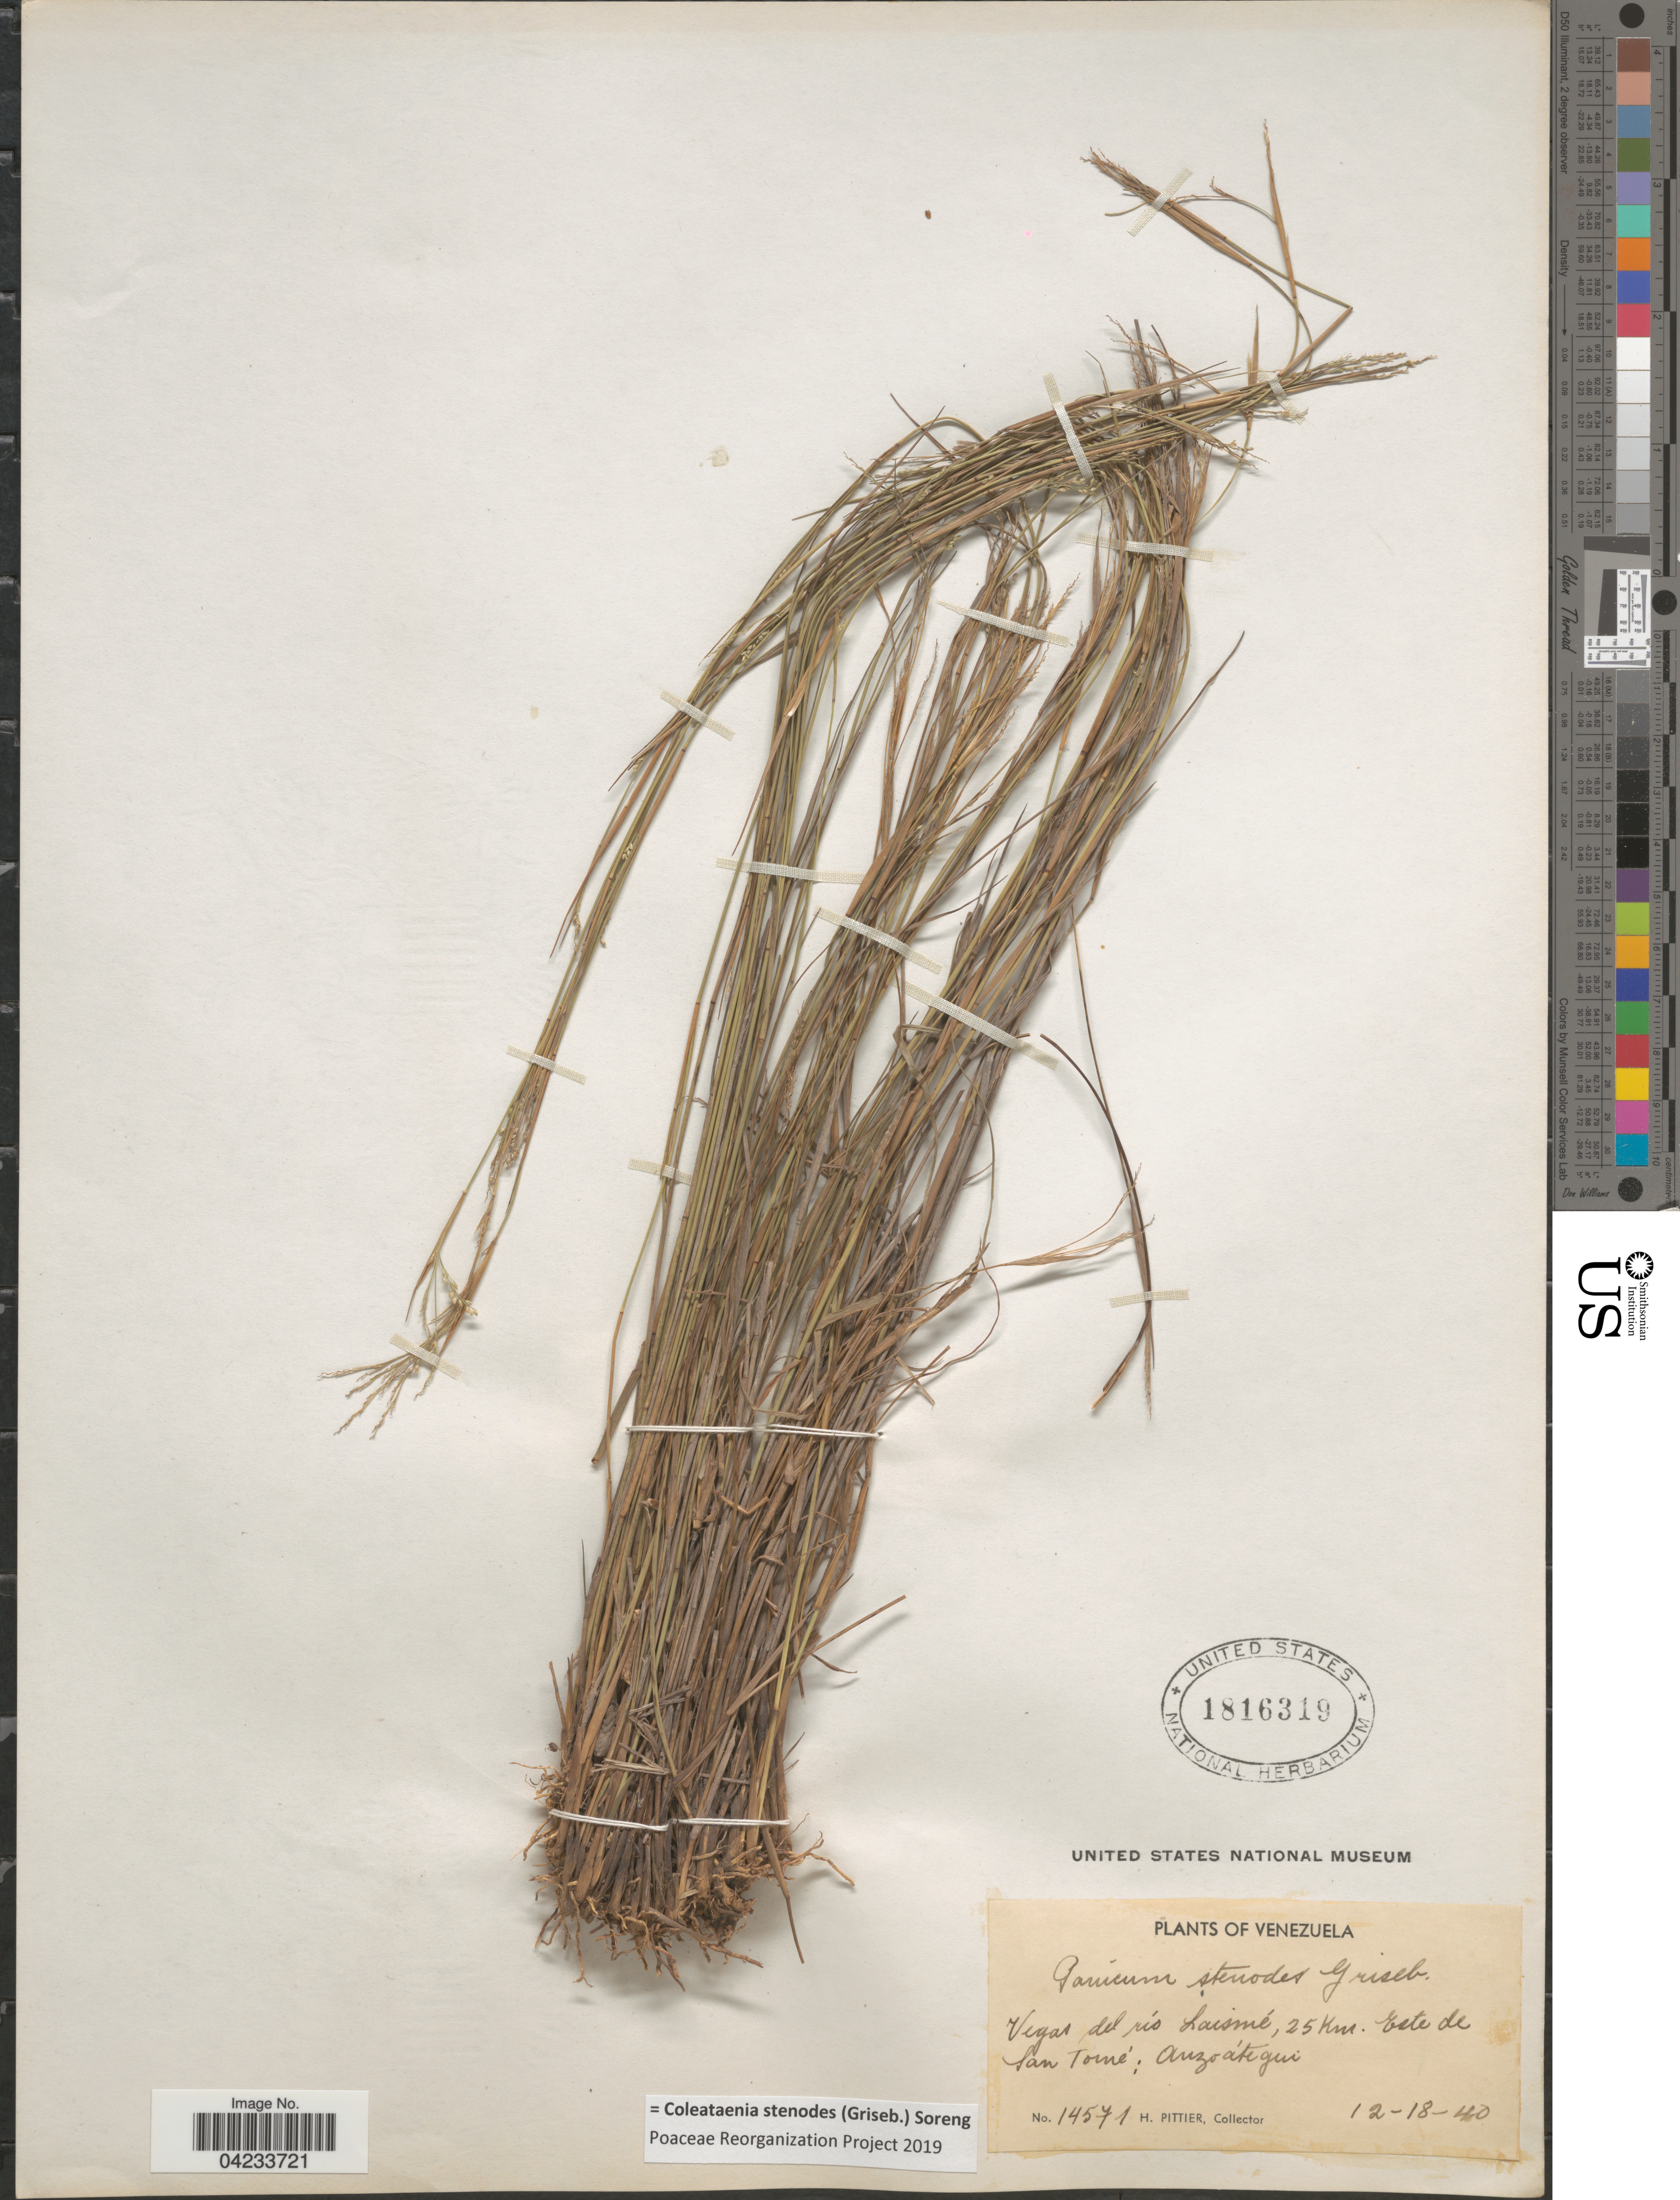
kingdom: Plantae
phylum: Tracheophyta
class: Liliopsida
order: Poales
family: Poaceae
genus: Coleataenia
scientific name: Coleataenia stenodes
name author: (Griseb.) Soreng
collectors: H. F. Pittier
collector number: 14571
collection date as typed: Transcribed d/m/y: 18/12/40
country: Venezuela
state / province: Anzoategui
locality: Vegas del río Laismé, 25 Km. Este de San Tomé.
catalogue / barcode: US 1816319